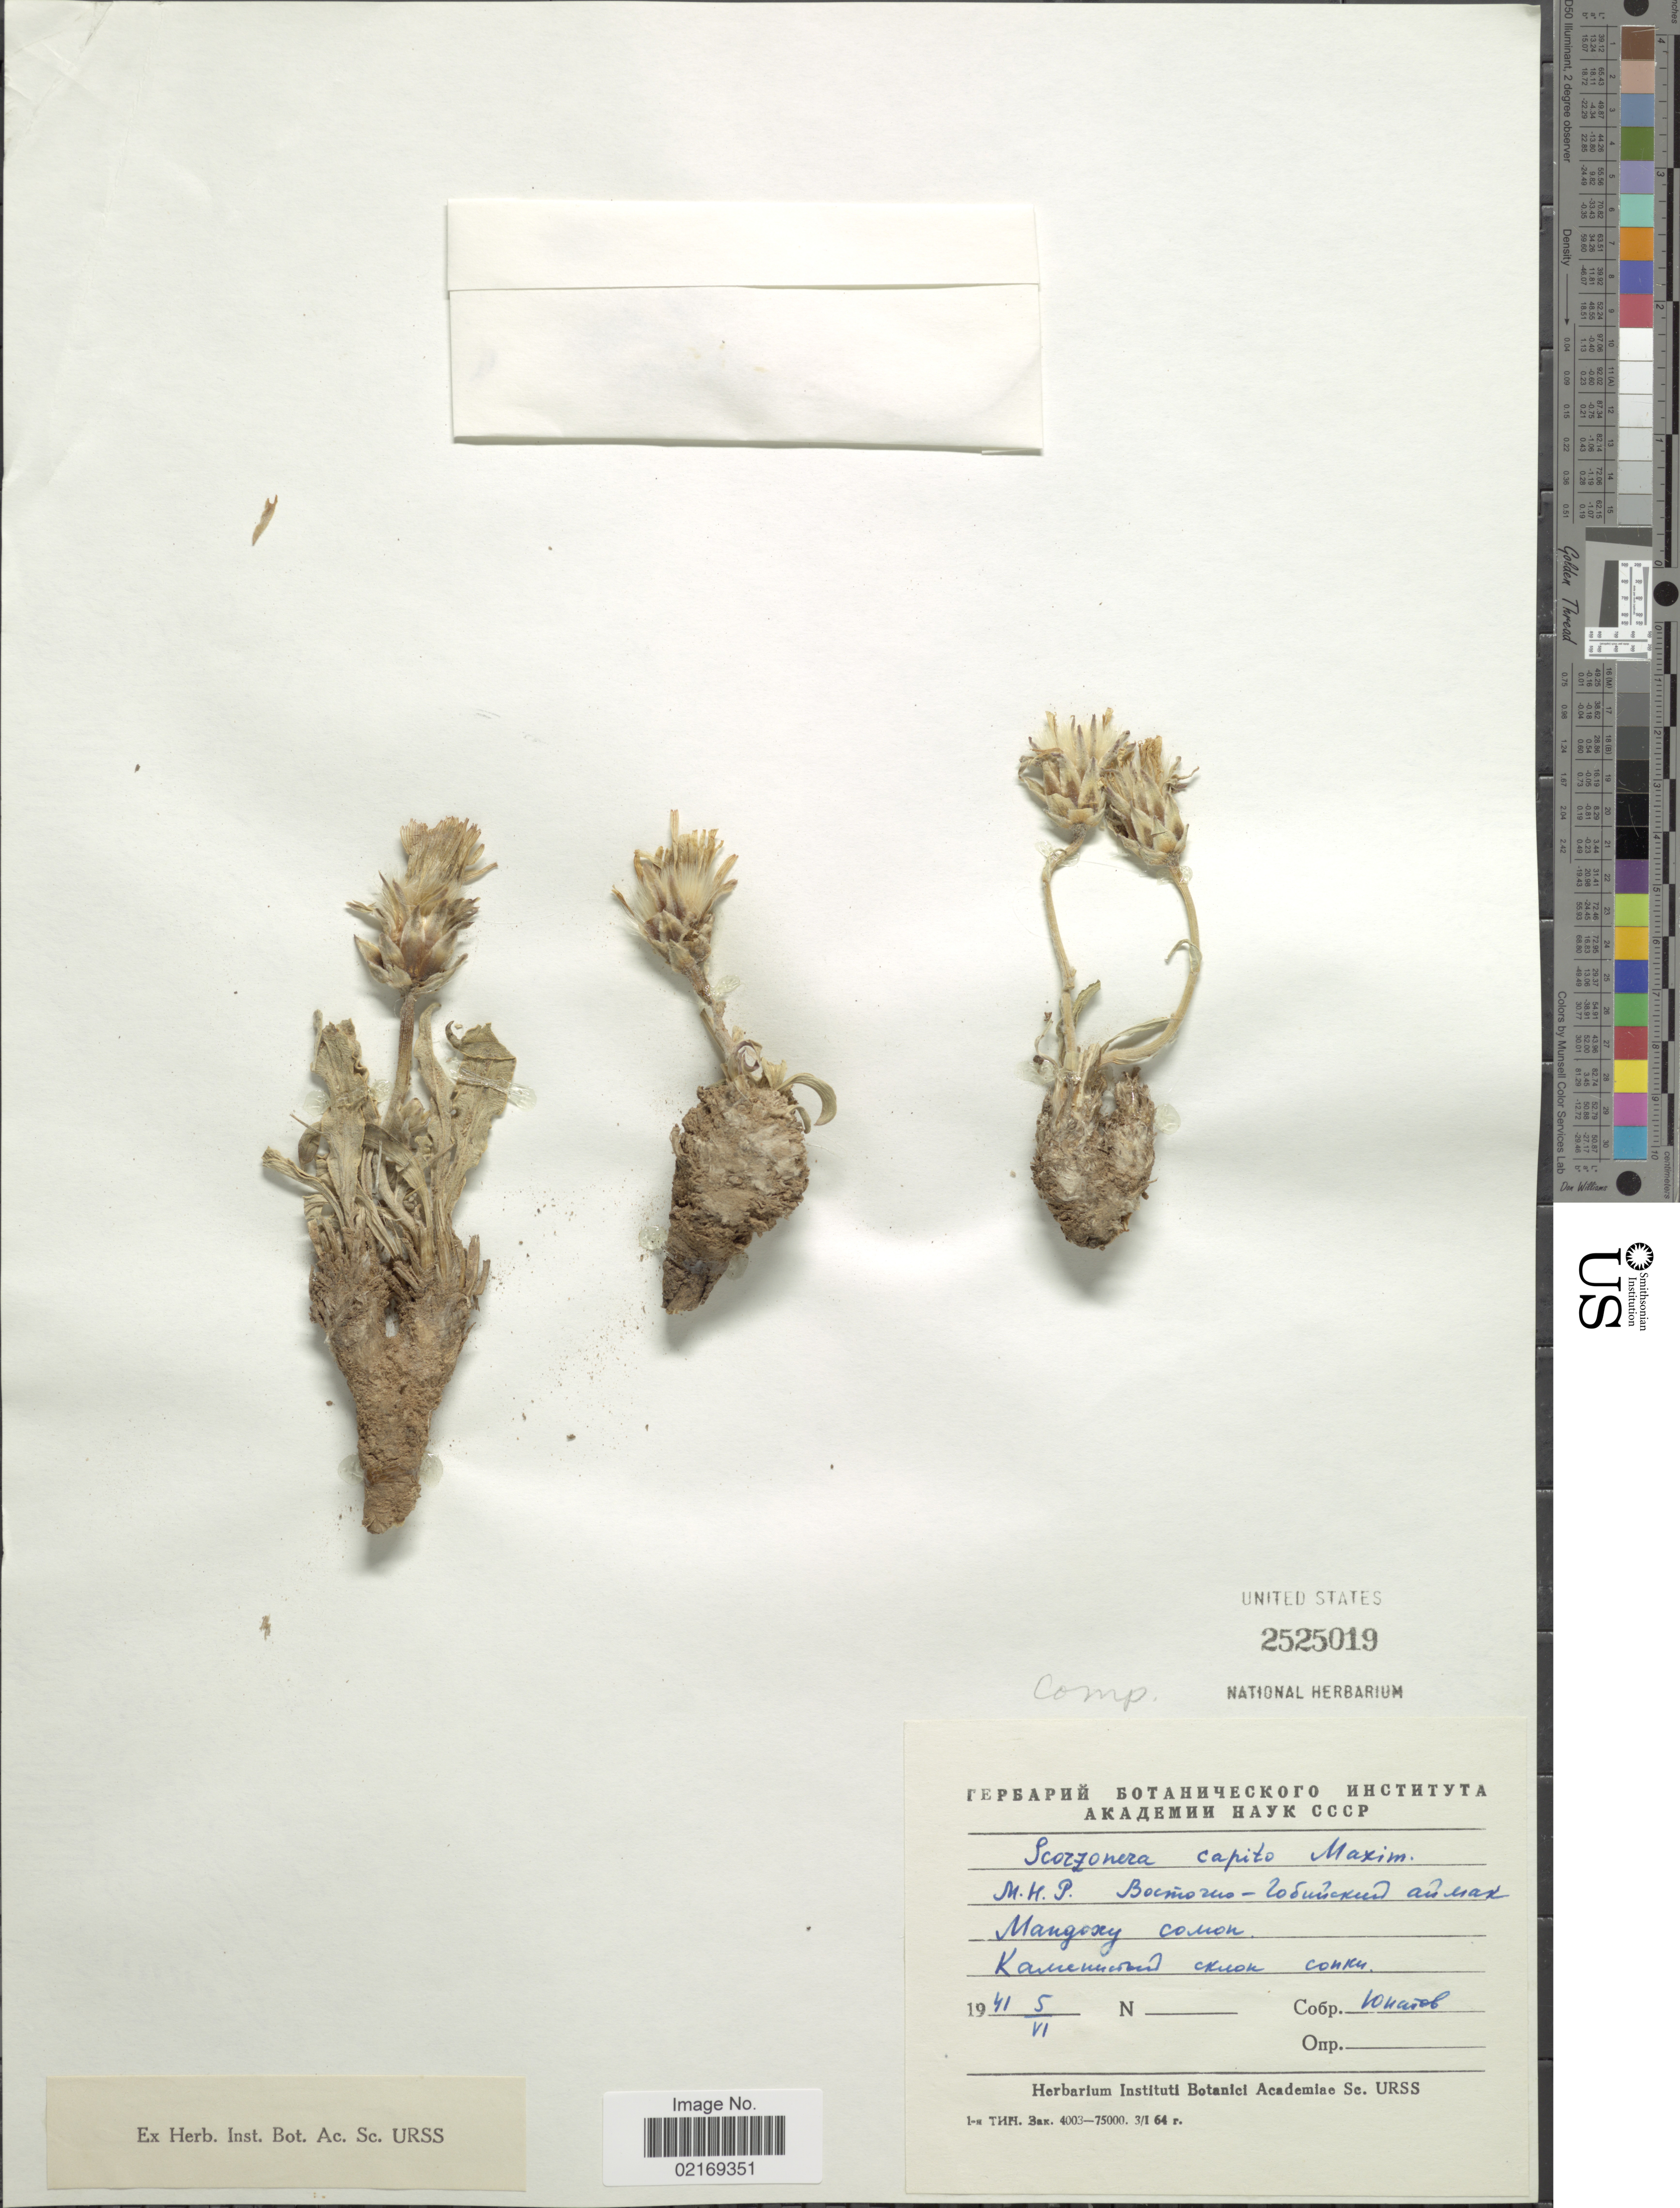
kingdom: Plantae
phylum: Tracheophyta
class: Magnoliopsida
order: Asterales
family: Asteraceae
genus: Scorzonera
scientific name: Scorzonera capito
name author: Maxim.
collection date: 1941-06-05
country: Mongolia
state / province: Dornogov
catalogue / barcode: US 2525019